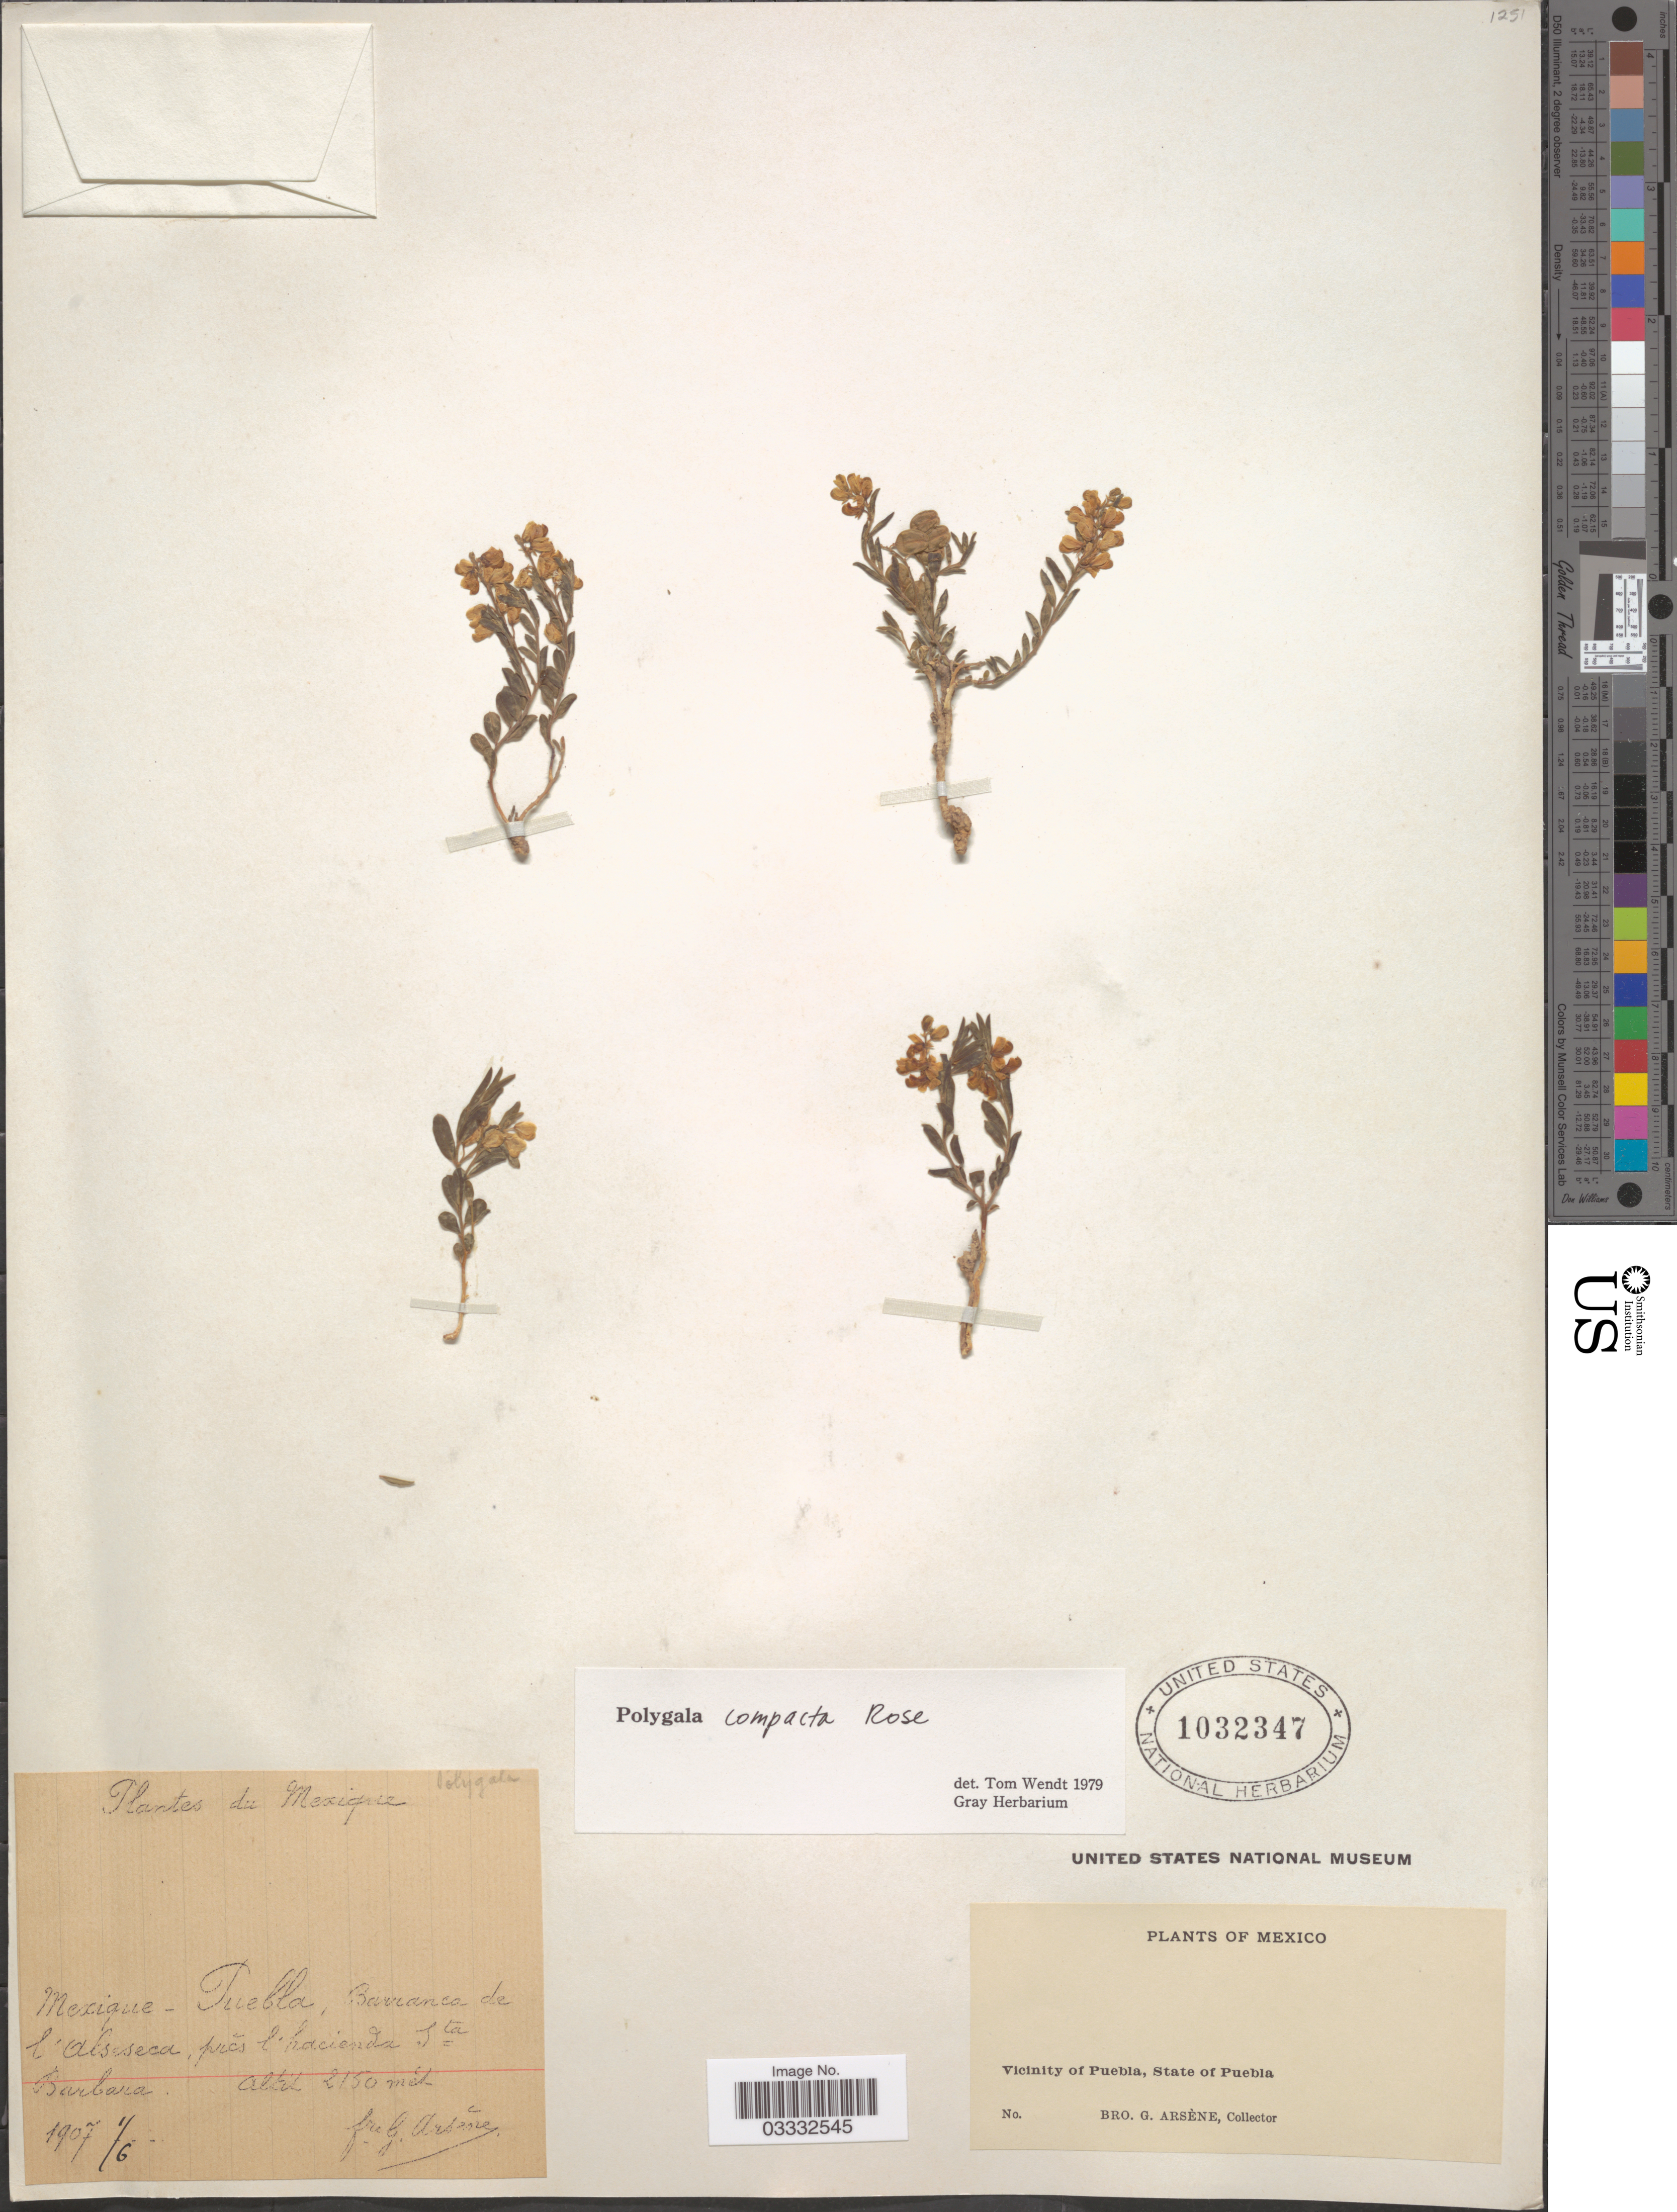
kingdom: Plantae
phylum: Tracheophyta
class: Magnoliopsida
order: Fabales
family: Polygalaceae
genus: Polygala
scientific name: Polygala compacta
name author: Rose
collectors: Bro. G. Arsène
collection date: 1907-06-01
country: Mexico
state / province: Puebla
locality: Barranco de l'Alseseca, prés l'hacienda Sta Barbara. Vicinity of Puebla.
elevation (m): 2150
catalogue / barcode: US 1032347